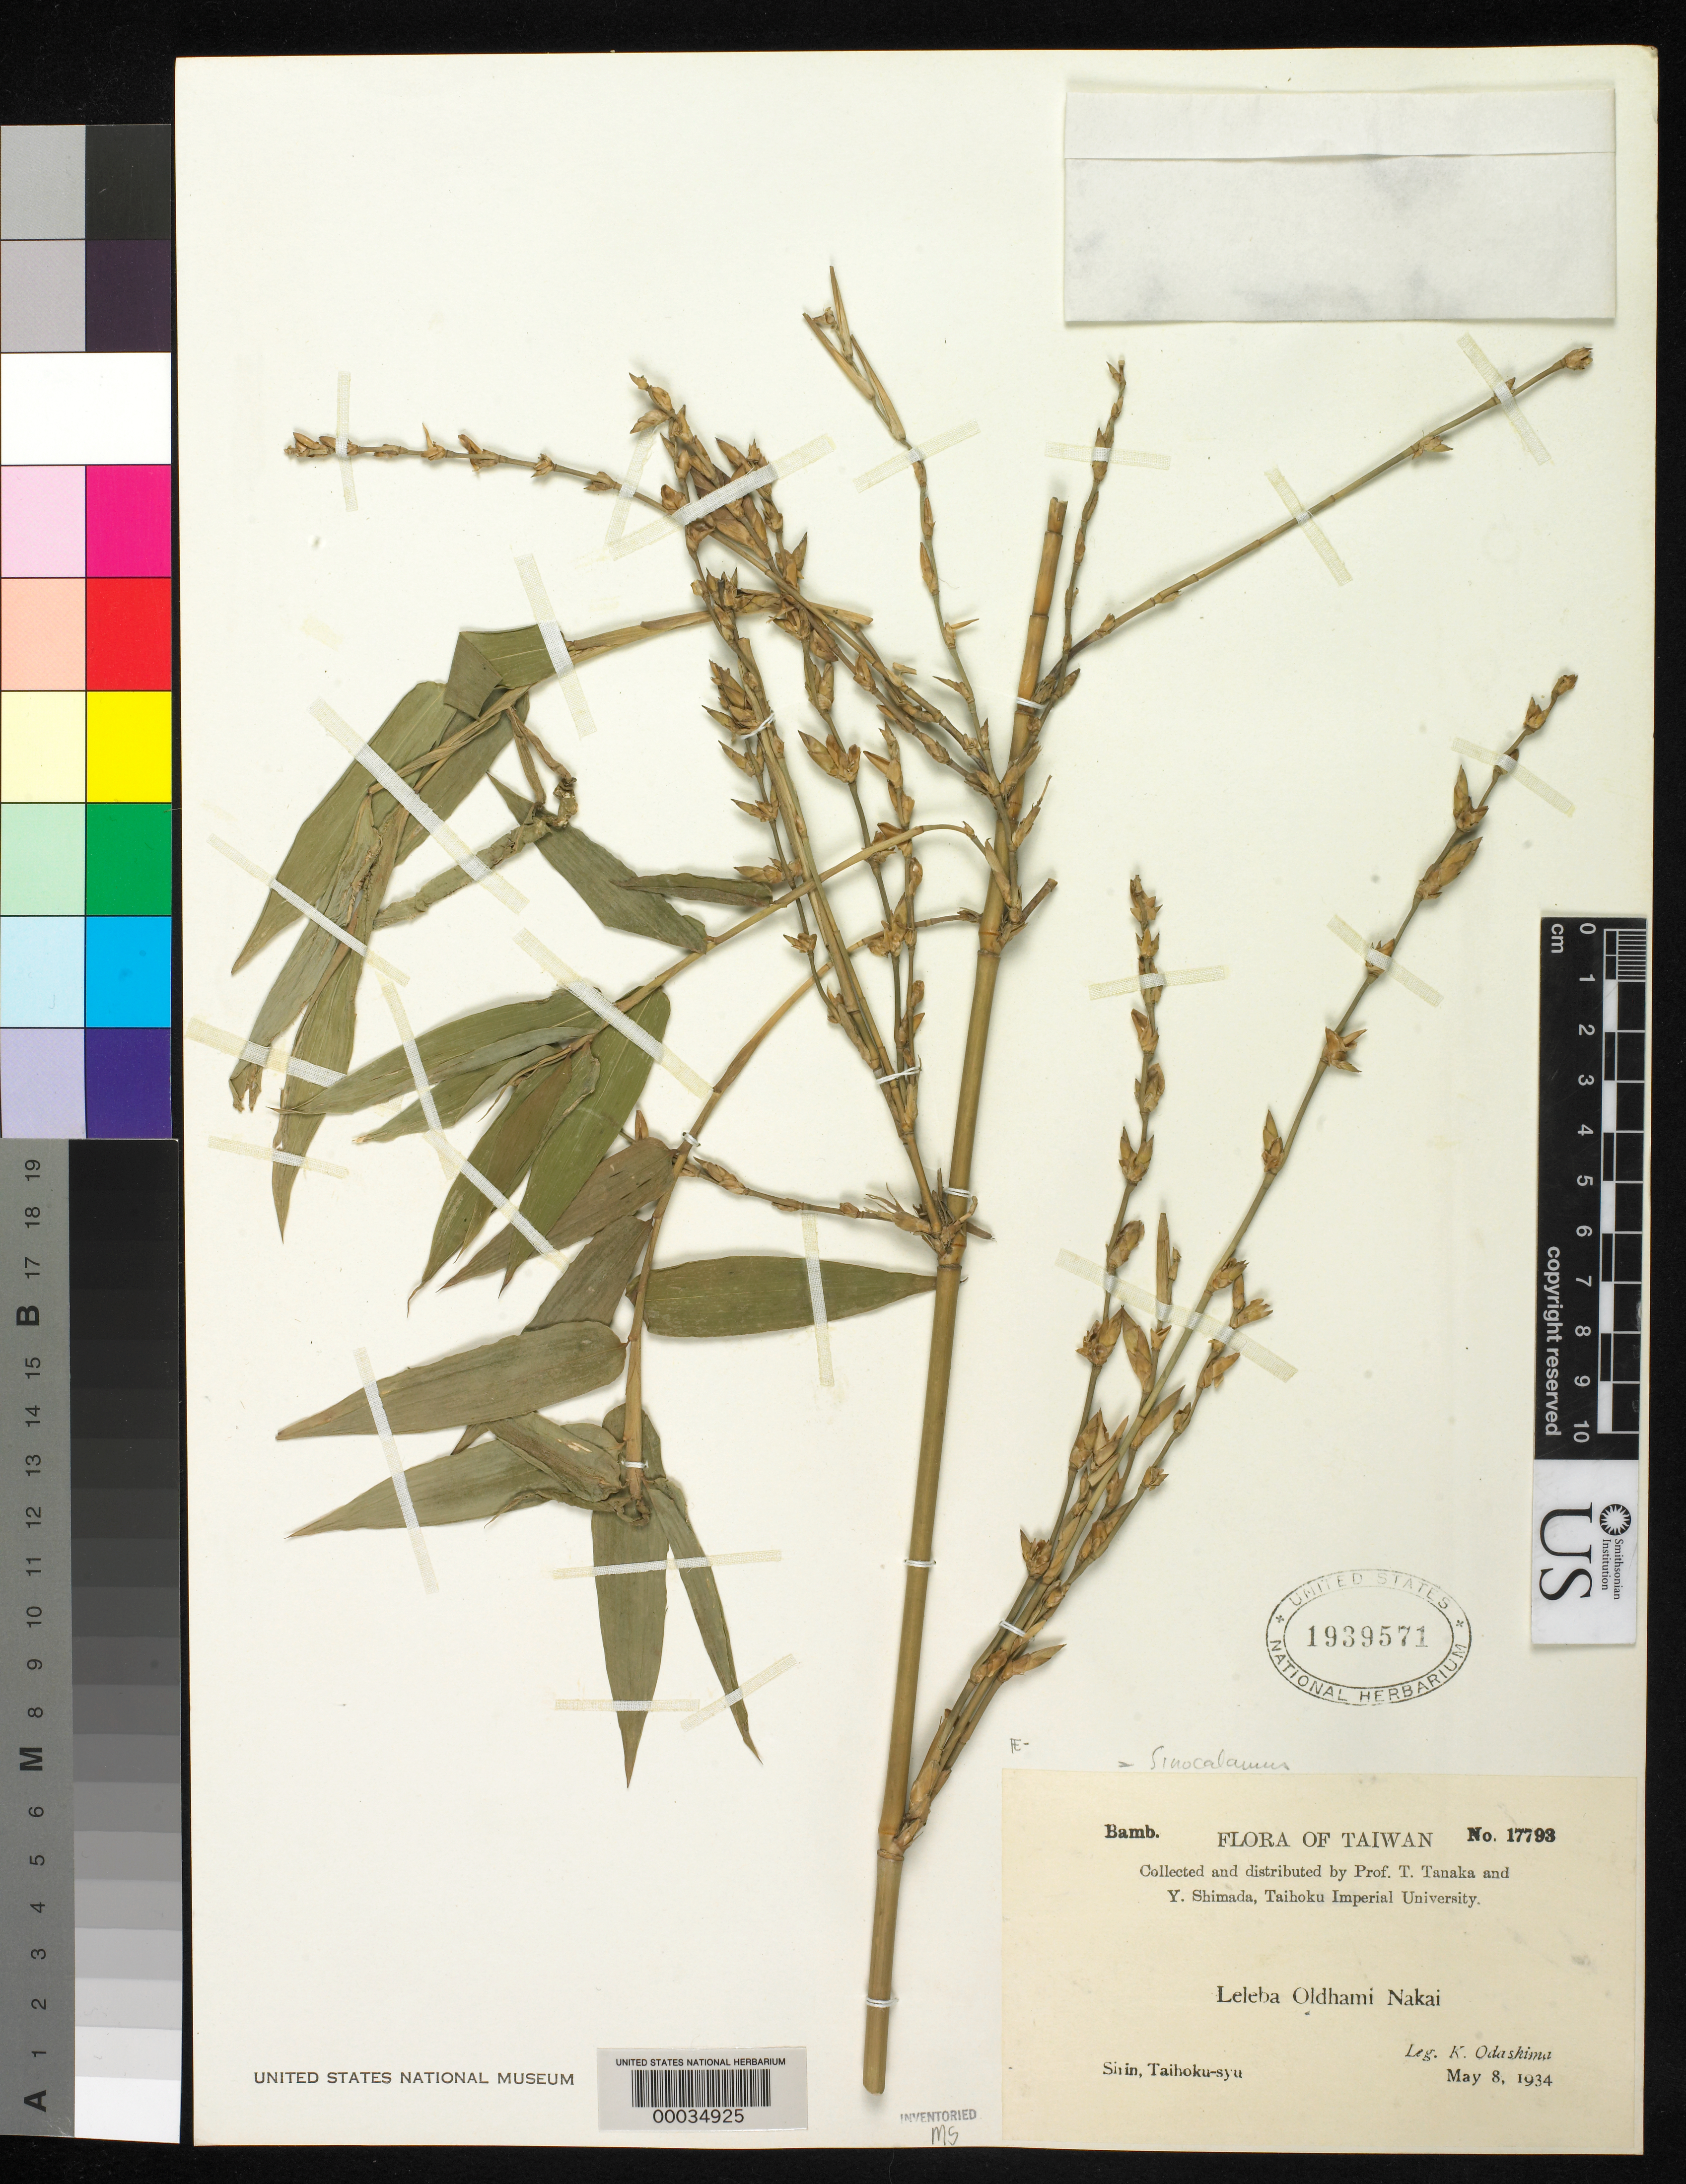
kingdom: Plantae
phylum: Tracheophyta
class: Liliopsida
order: Poales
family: Poaceae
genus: Bambusa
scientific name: Bambusa oldhamii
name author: Munro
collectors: K. Odashima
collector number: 17798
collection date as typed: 08 May 1934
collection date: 1934-05-08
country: Taiwan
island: Taiwan [Formosa]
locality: Shin, taihoku-syu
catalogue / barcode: US 1939571